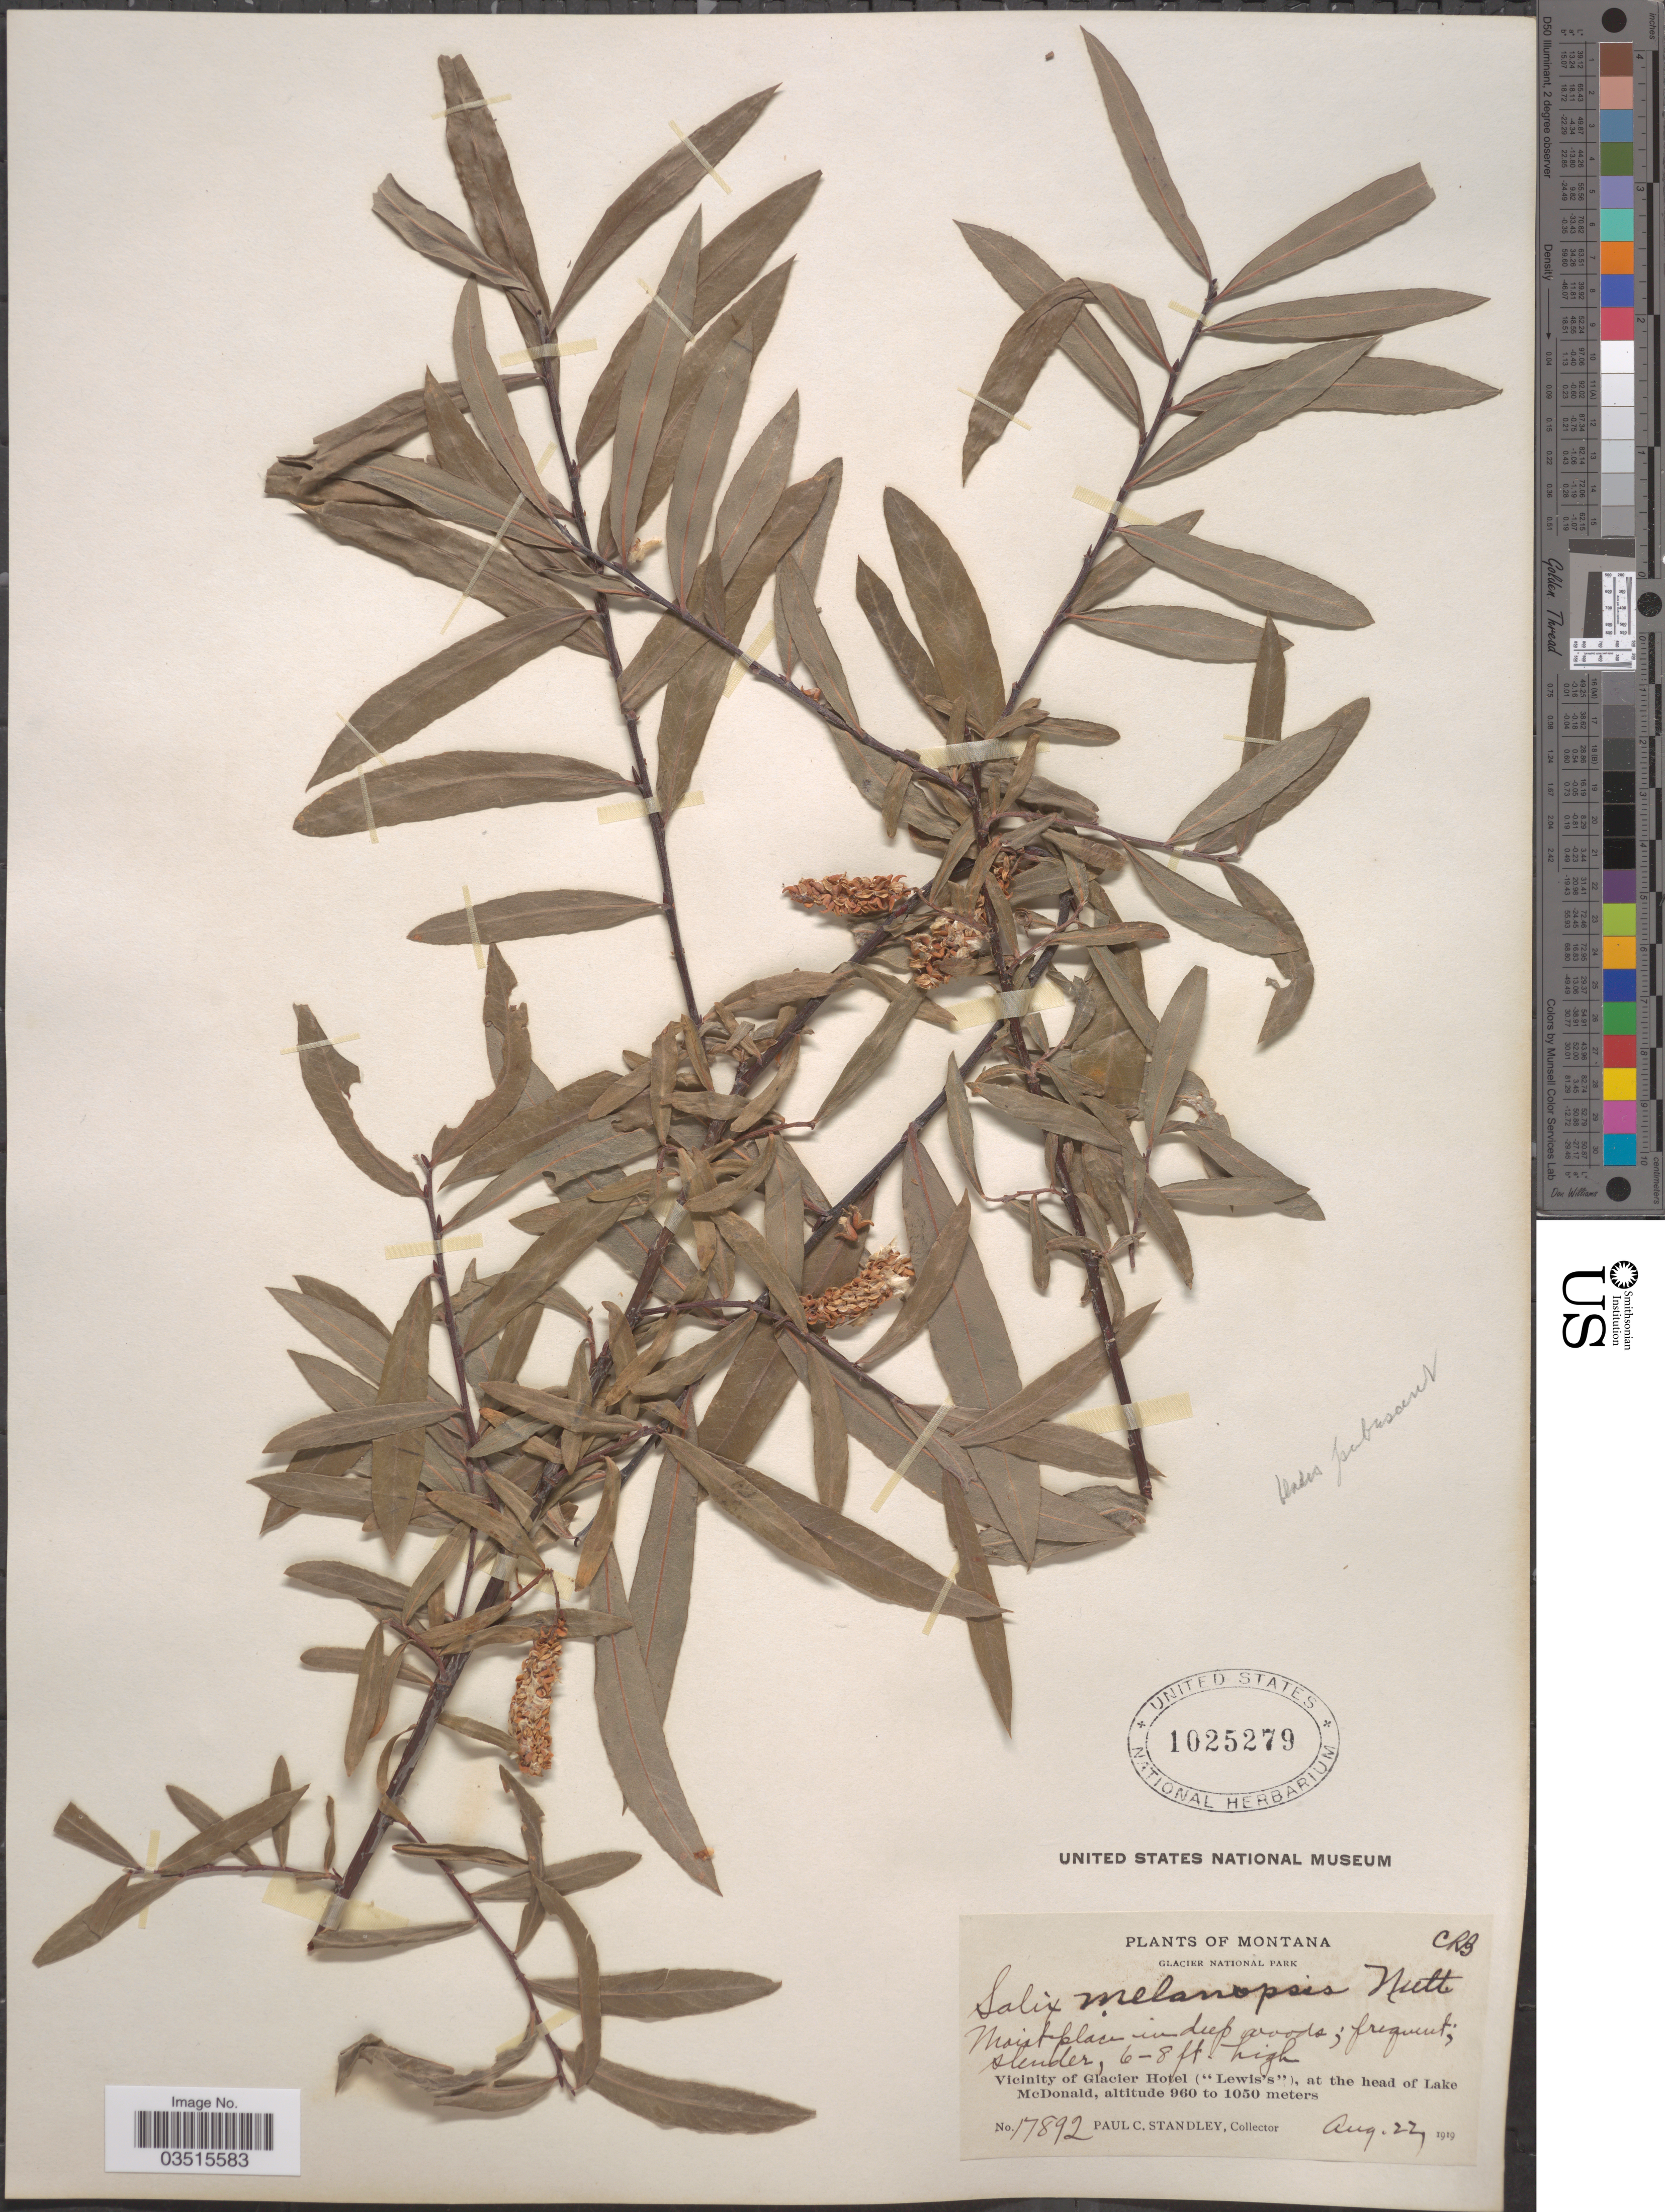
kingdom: Plantae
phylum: Tracheophyta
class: Magnoliopsida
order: Malpighiales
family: Salicaceae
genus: Salix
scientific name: Salix melanopsis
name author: Nutt.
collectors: P. C. Standley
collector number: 17892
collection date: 1919-08-22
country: United States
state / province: Montana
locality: Vicinity of Glacier Hotel ("Lewis's"), at the head of Lake McDonald.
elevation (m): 960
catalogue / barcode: US 1025279